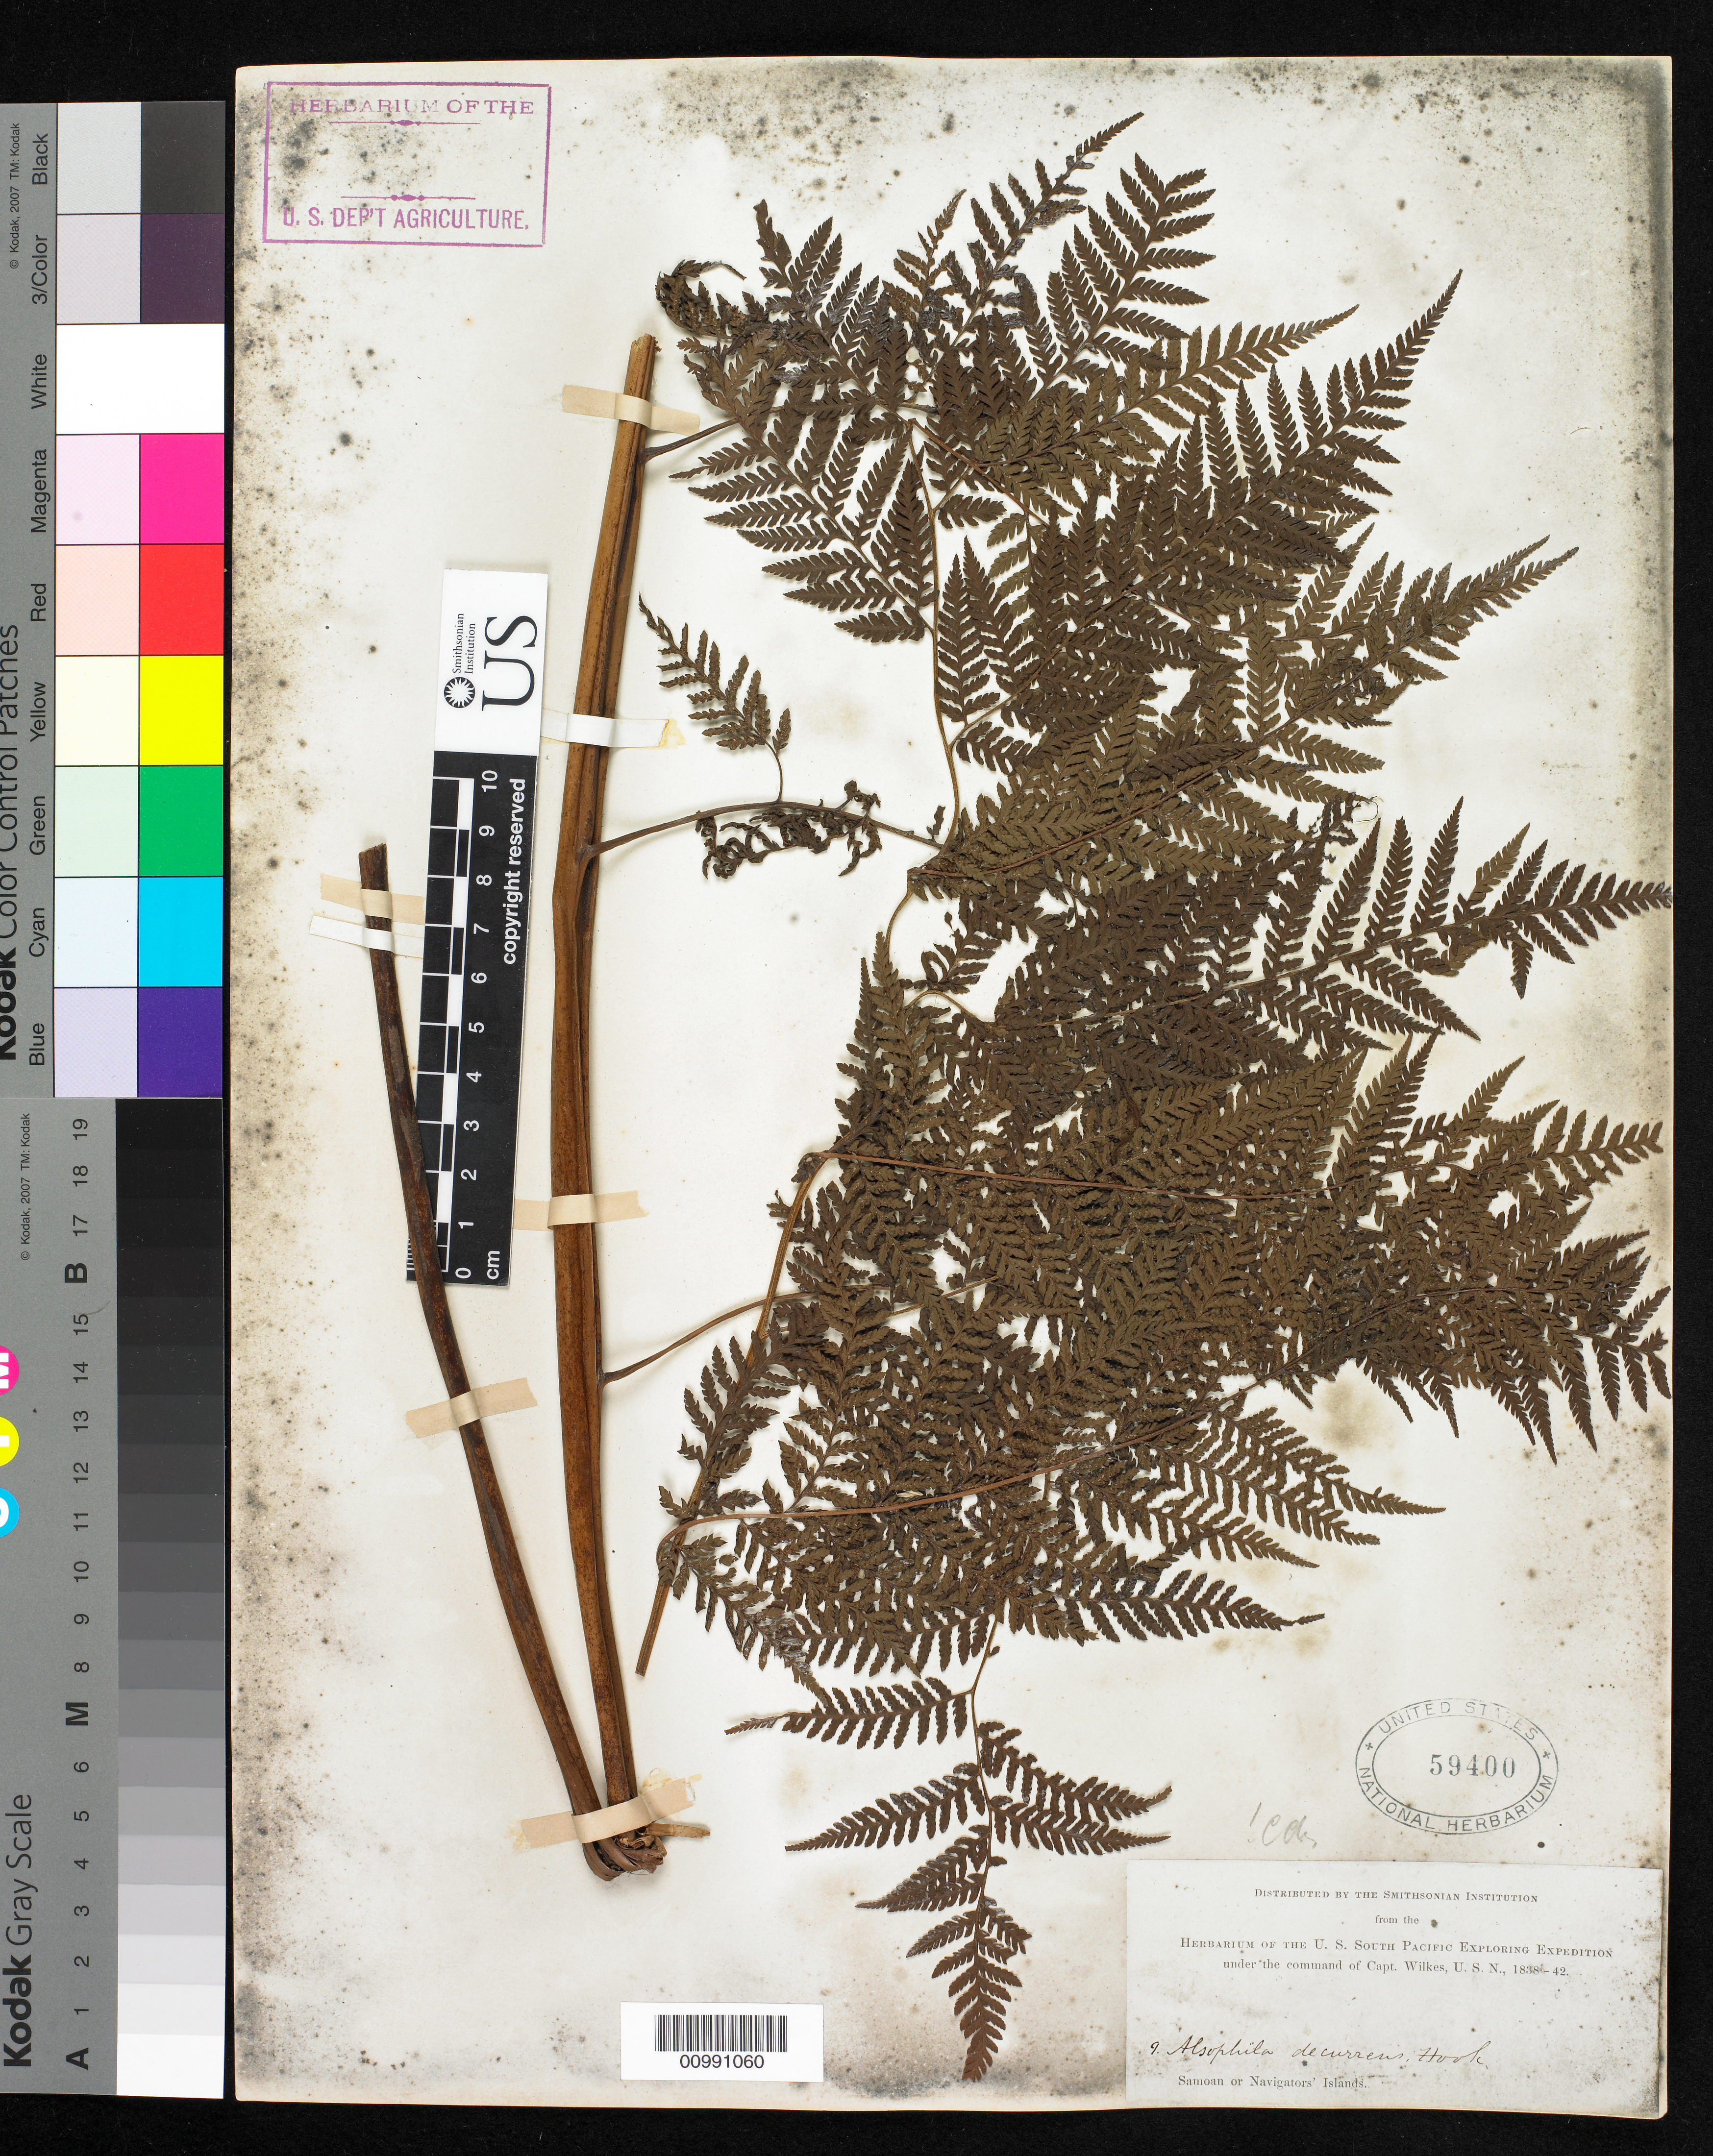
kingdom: Plantae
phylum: Tracheophyta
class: Polypodiopsida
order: Cyatheales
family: Cyatheaceae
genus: Cyathea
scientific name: Cyathea decurrens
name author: (Hook.) Copel.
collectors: Wilkes Explor. Exped.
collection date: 1838/1842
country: American Samoa / Samoa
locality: Samoan Islands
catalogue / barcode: US 59400